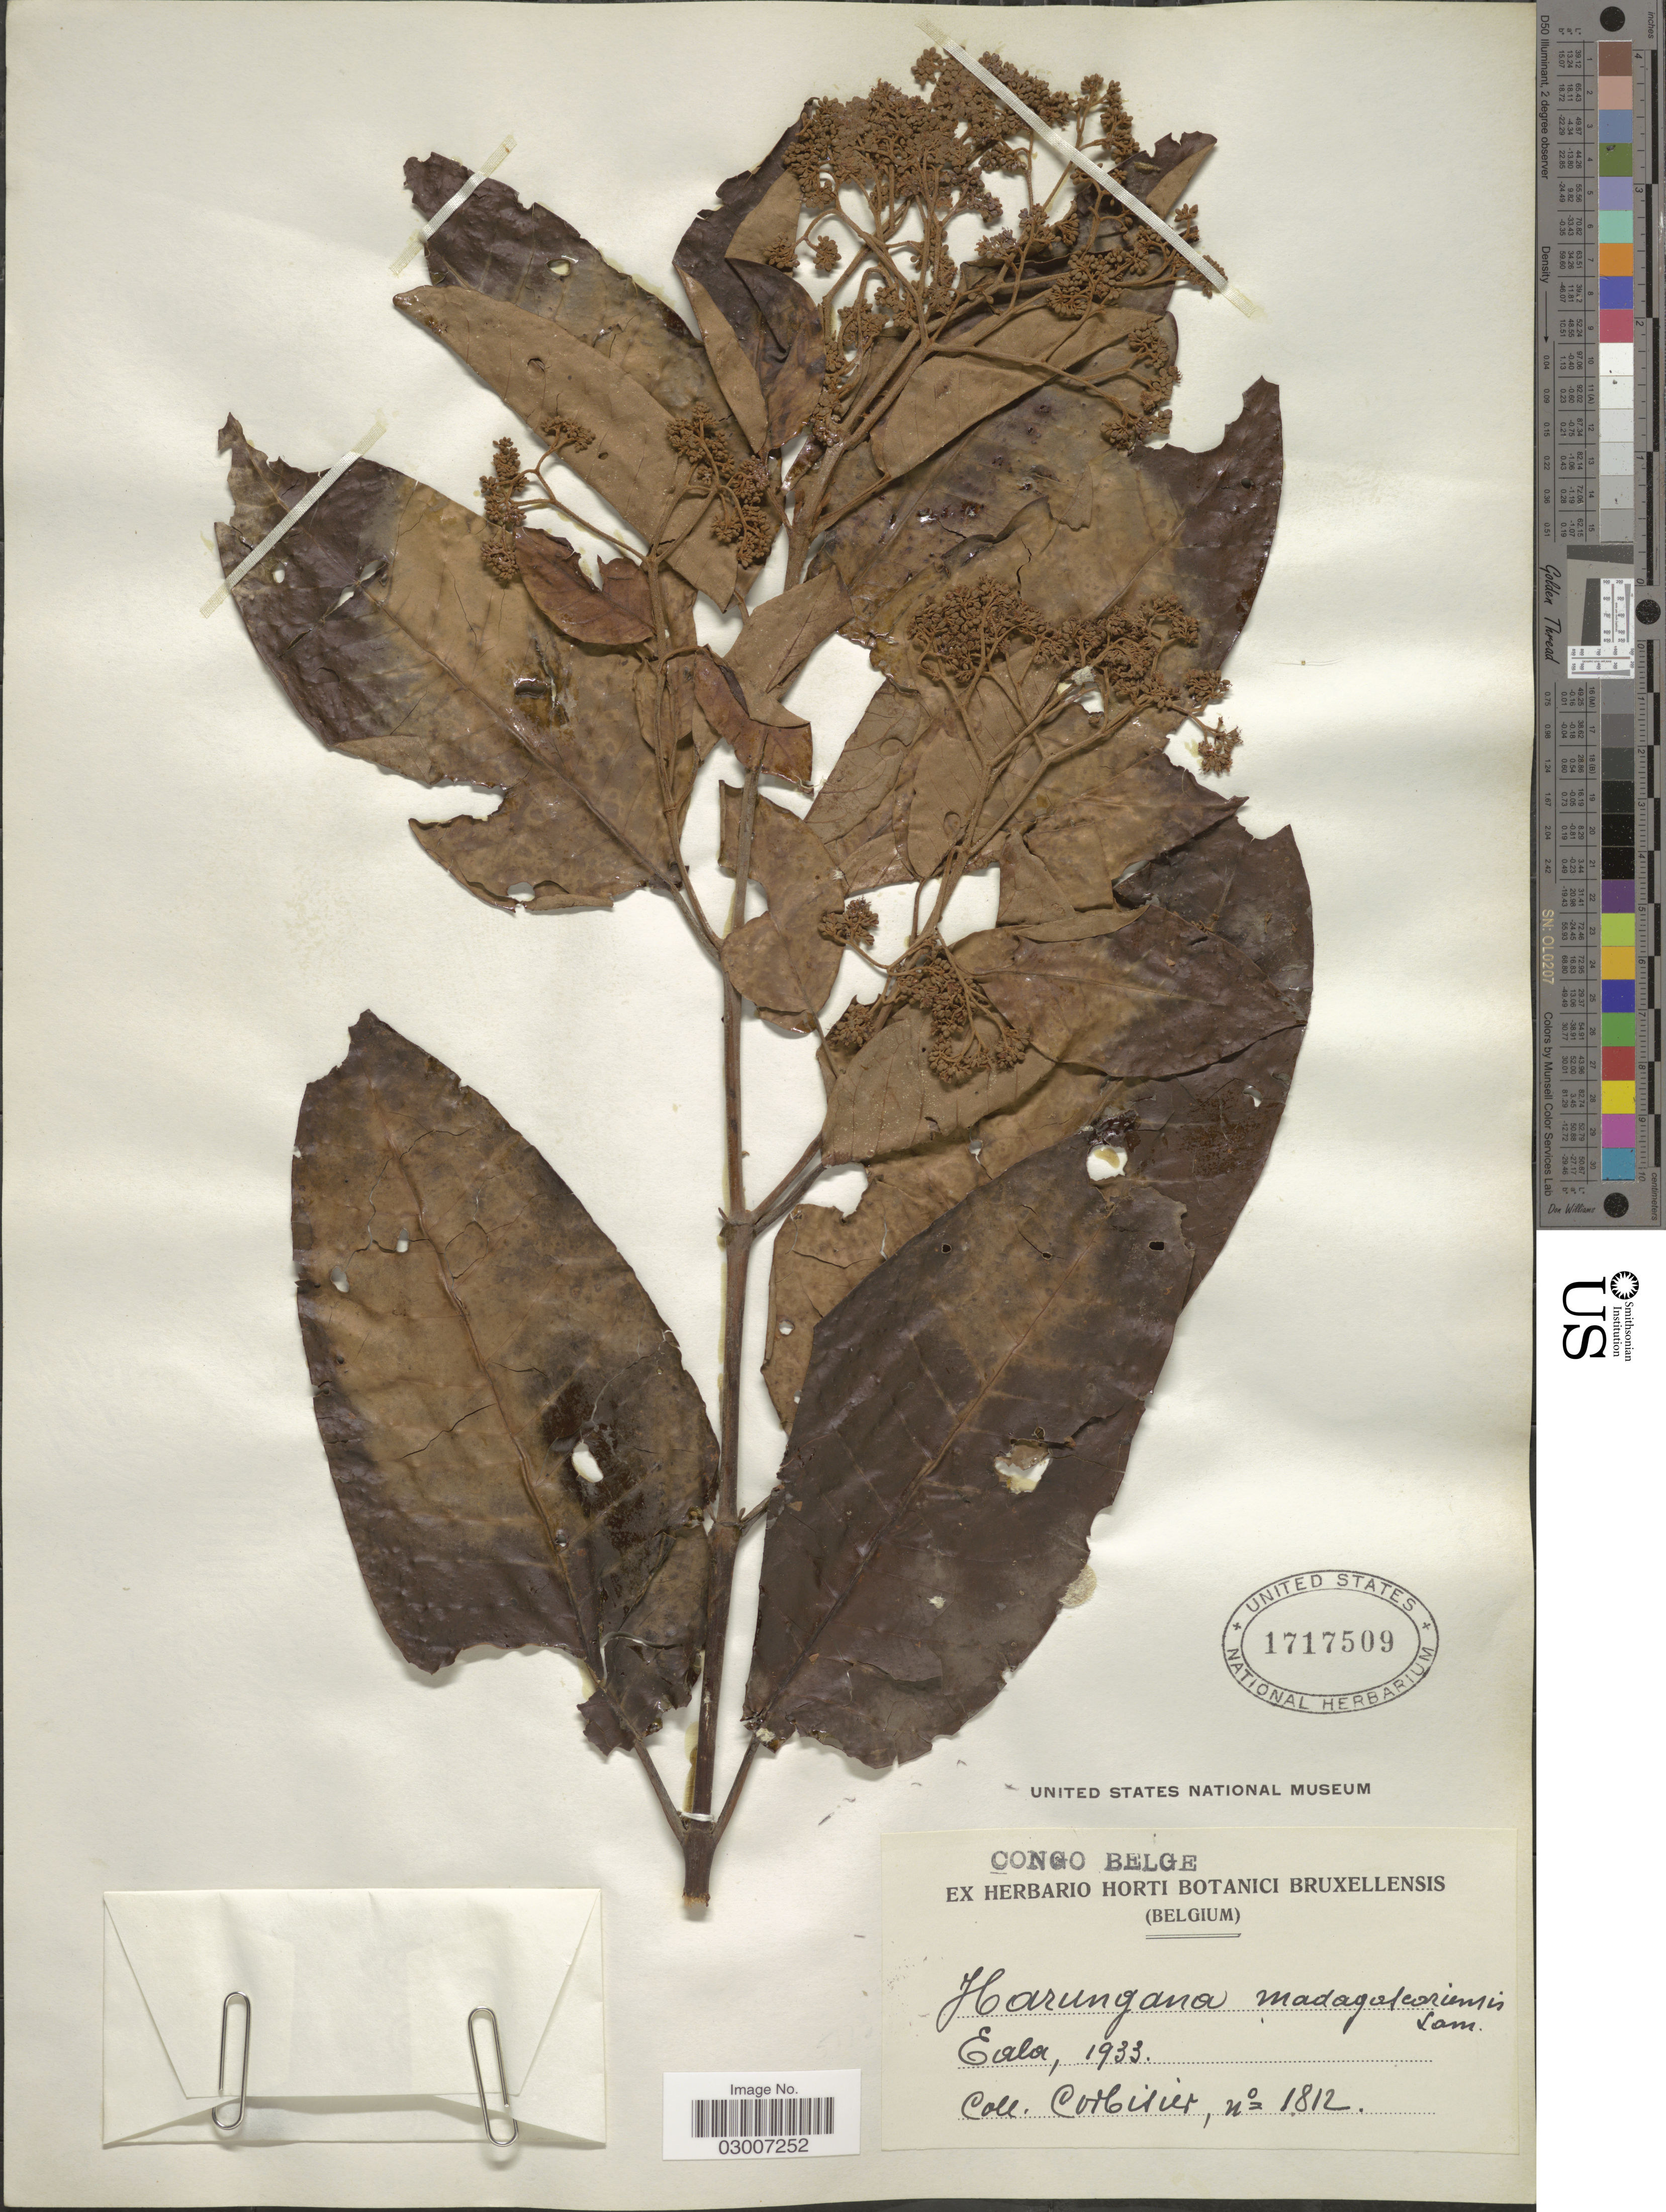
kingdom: Plantae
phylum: Tracheophyta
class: Magnoliopsida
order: Malpighiales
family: Hypericaceae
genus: Harungana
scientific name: Harungana madagascariensis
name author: Lam. ex Poir.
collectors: -. Corbisier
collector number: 1812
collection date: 1933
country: Congo, Democratic Republic of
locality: Eala.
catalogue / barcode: US 1717509